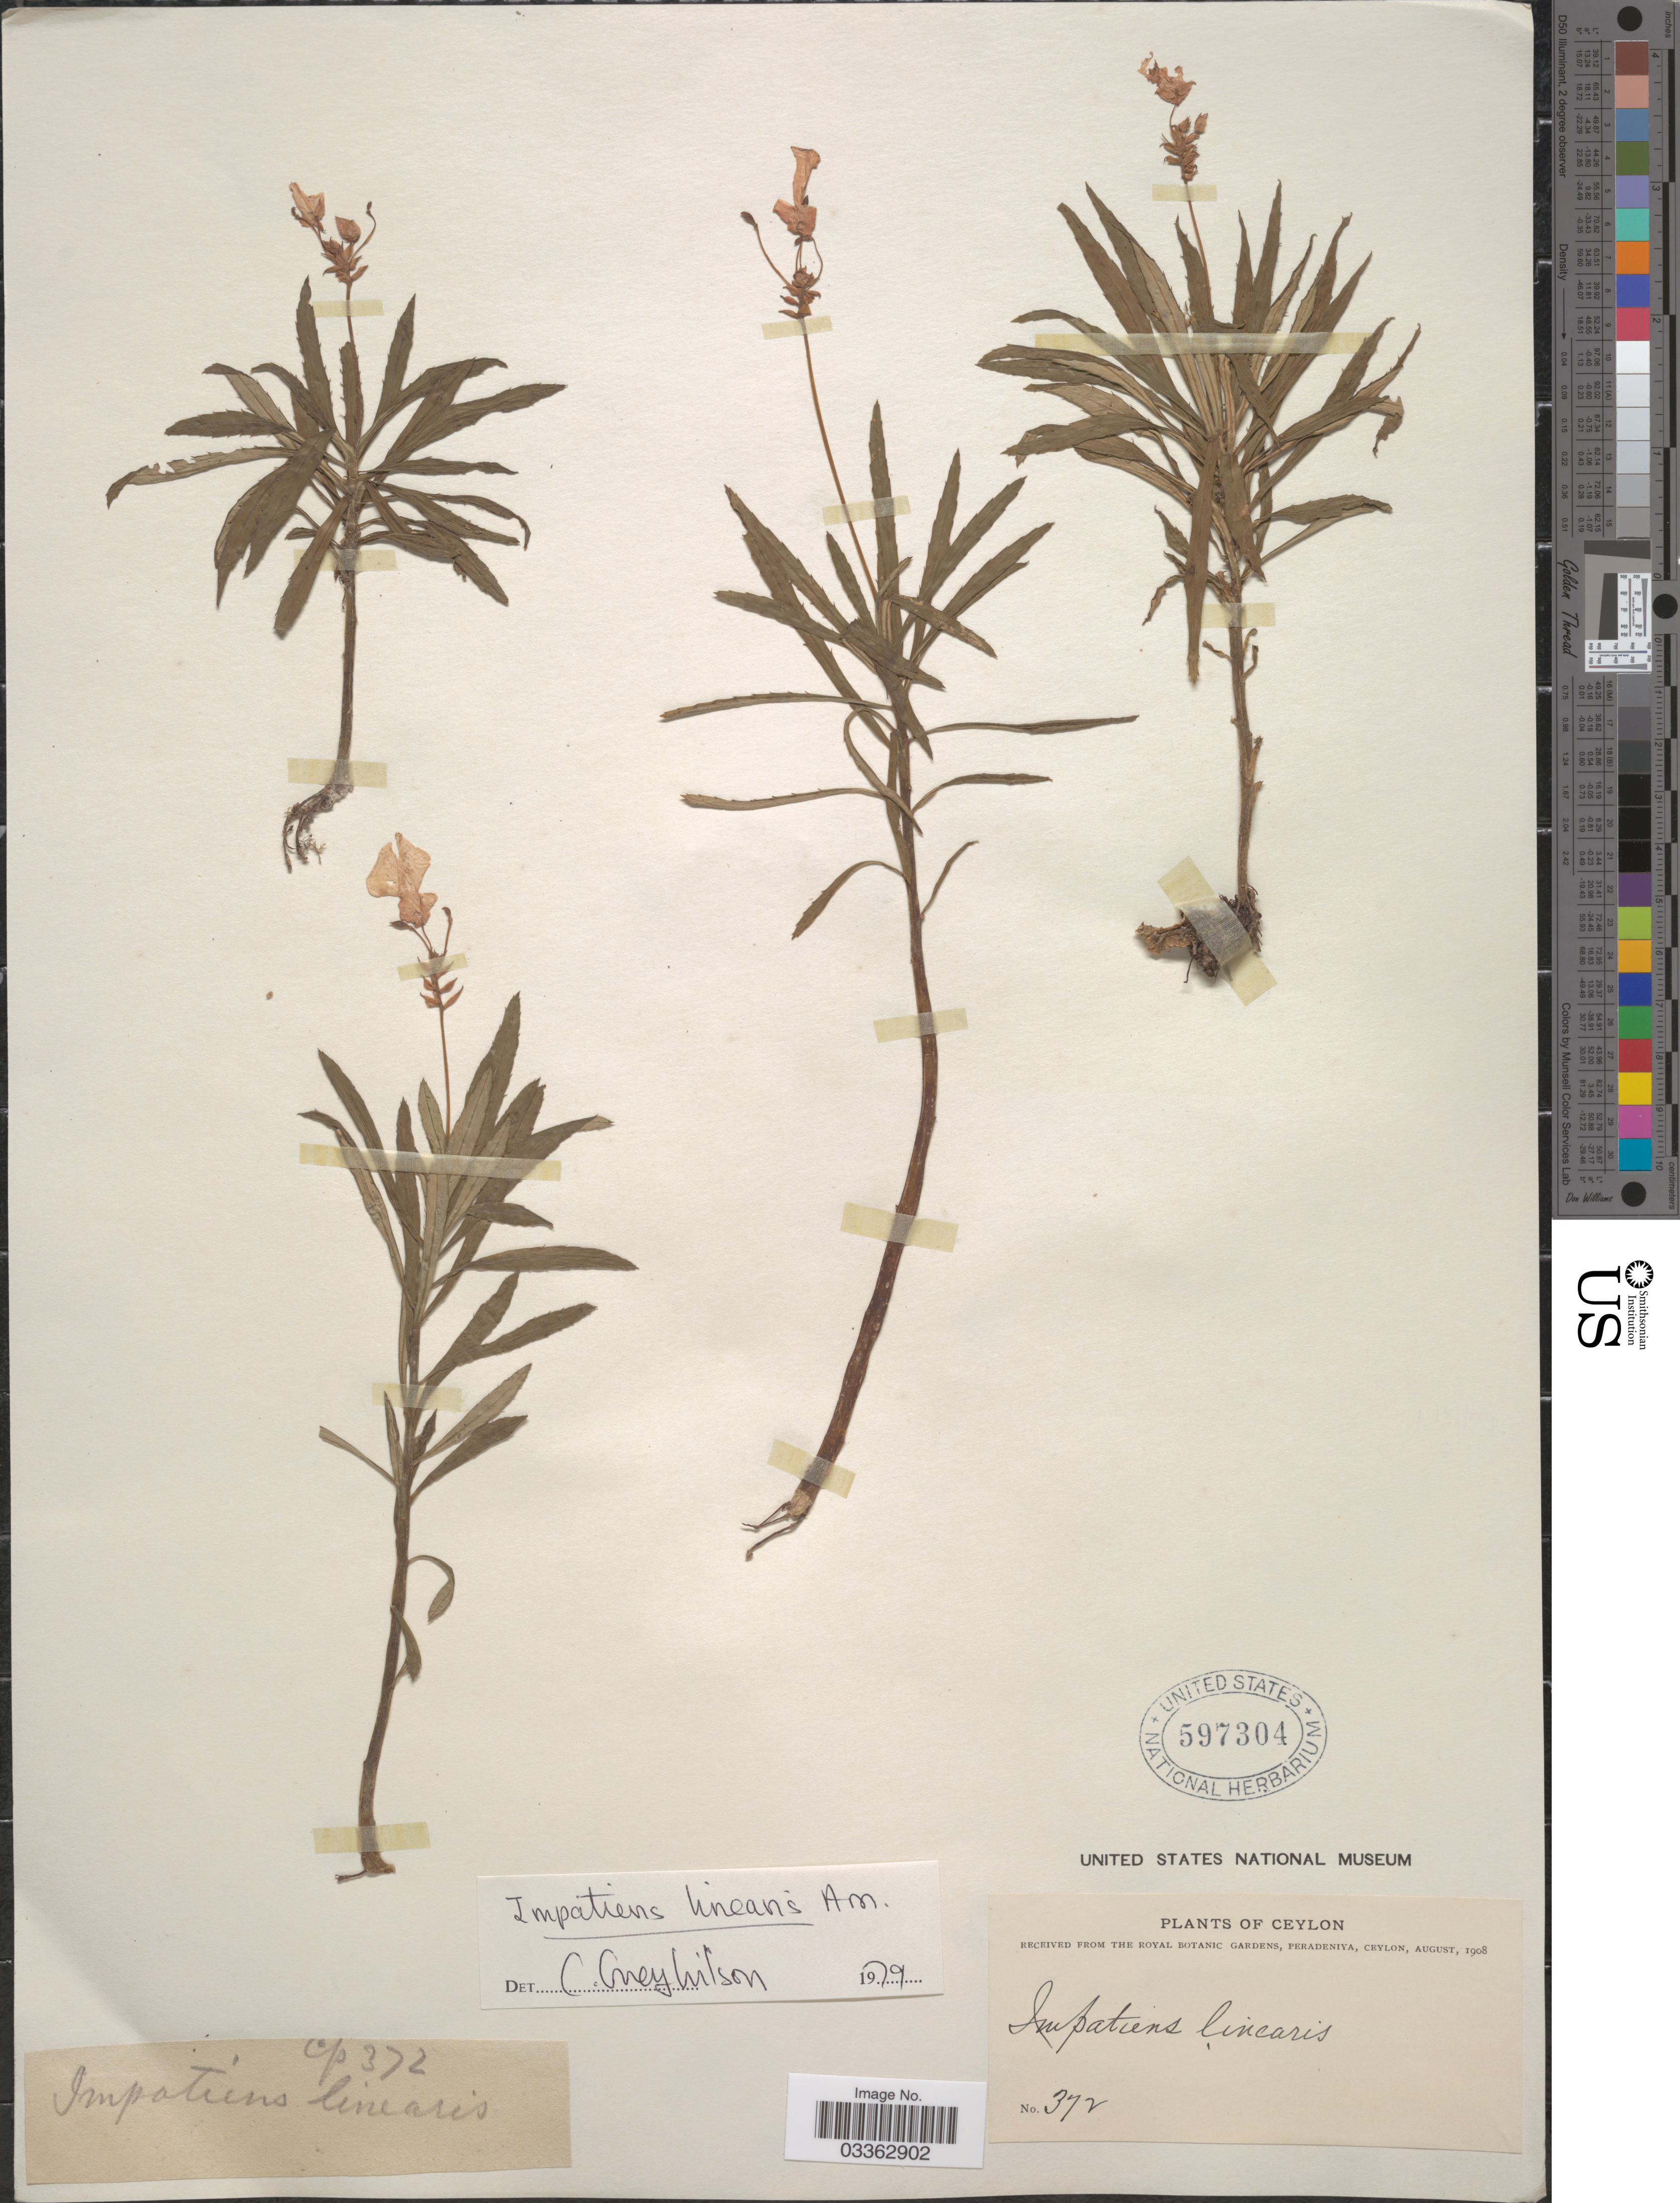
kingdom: Plantae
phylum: Tracheophyta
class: Magnoliopsida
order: Ericales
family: Balsaminaceae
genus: Impatiens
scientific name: Impatiens linearis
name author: Arn.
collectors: ex herb. Royal Botanic Gardens, Peradeniya, Ceylon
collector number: CP372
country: Sri Lanka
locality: Ceylon.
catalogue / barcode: US 597304